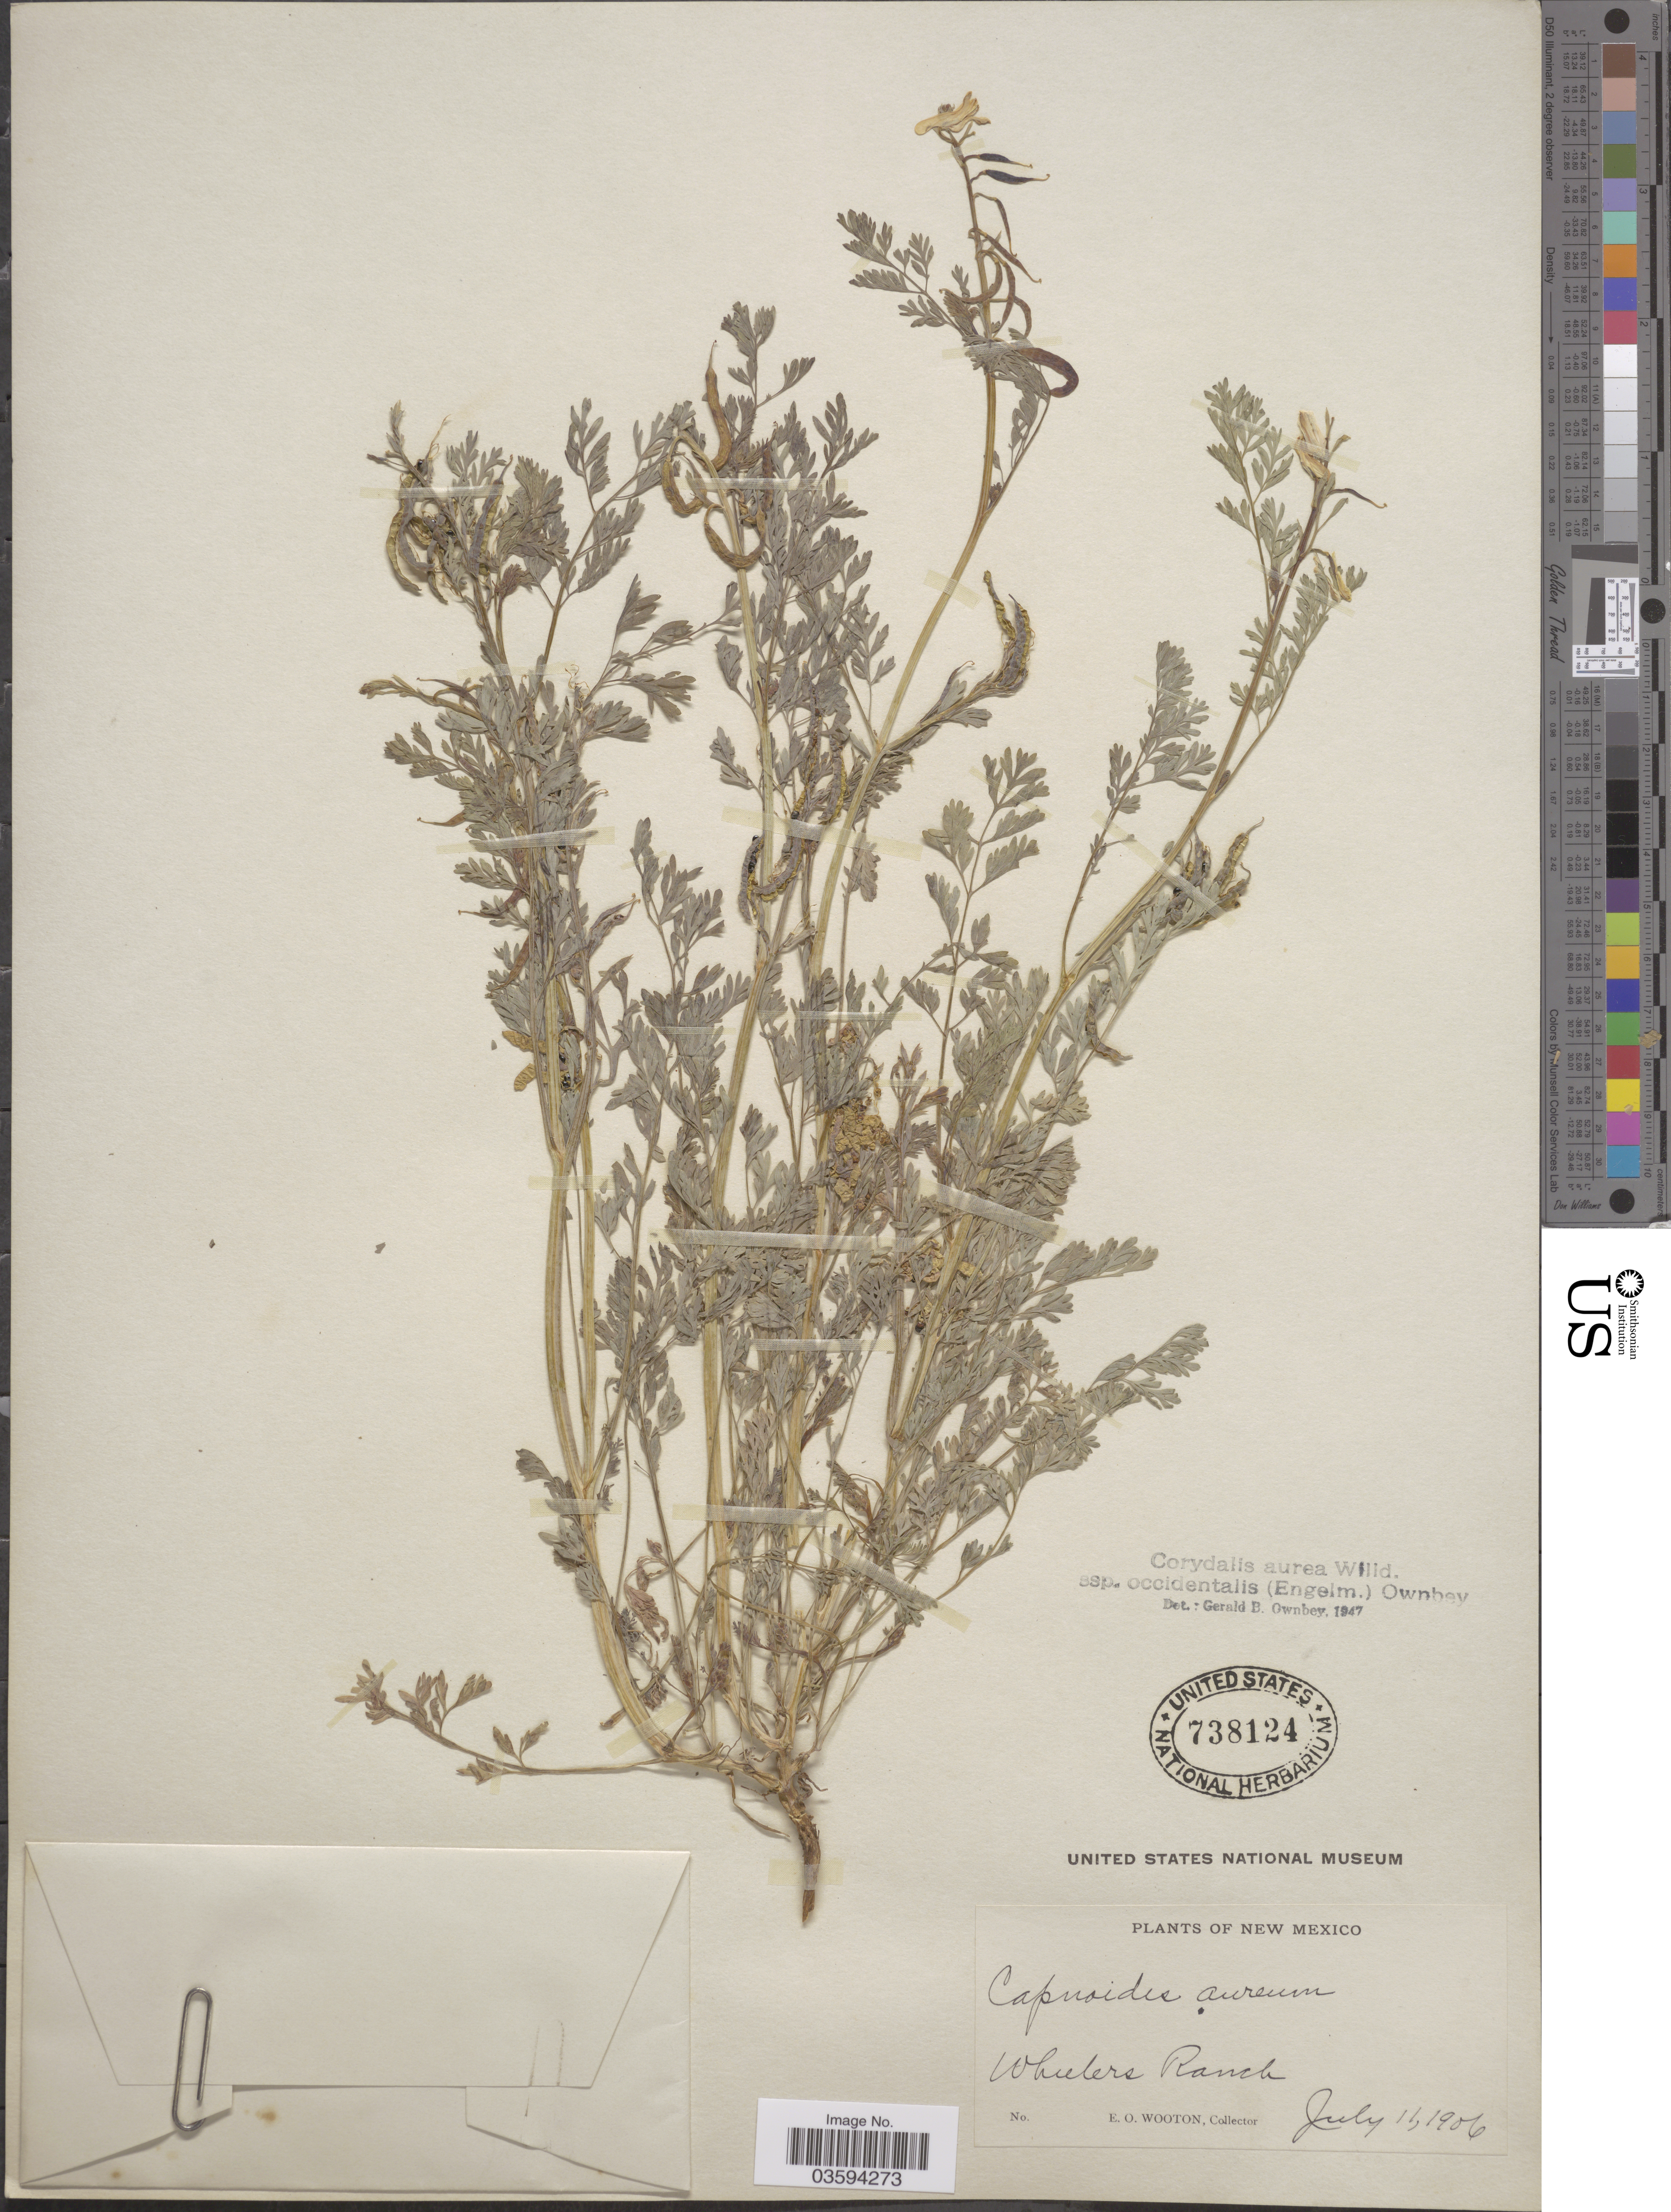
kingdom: Plantae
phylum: Tracheophyta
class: Magnoliopsida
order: Ranunculales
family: Papaveraceae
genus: Corydalis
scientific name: Corydalis aurea subsp. occidentalis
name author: Willd.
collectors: E. O. Wooton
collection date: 1906-07-11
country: United States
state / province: New Mexico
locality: Wheelers Ranch.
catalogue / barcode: US 738124